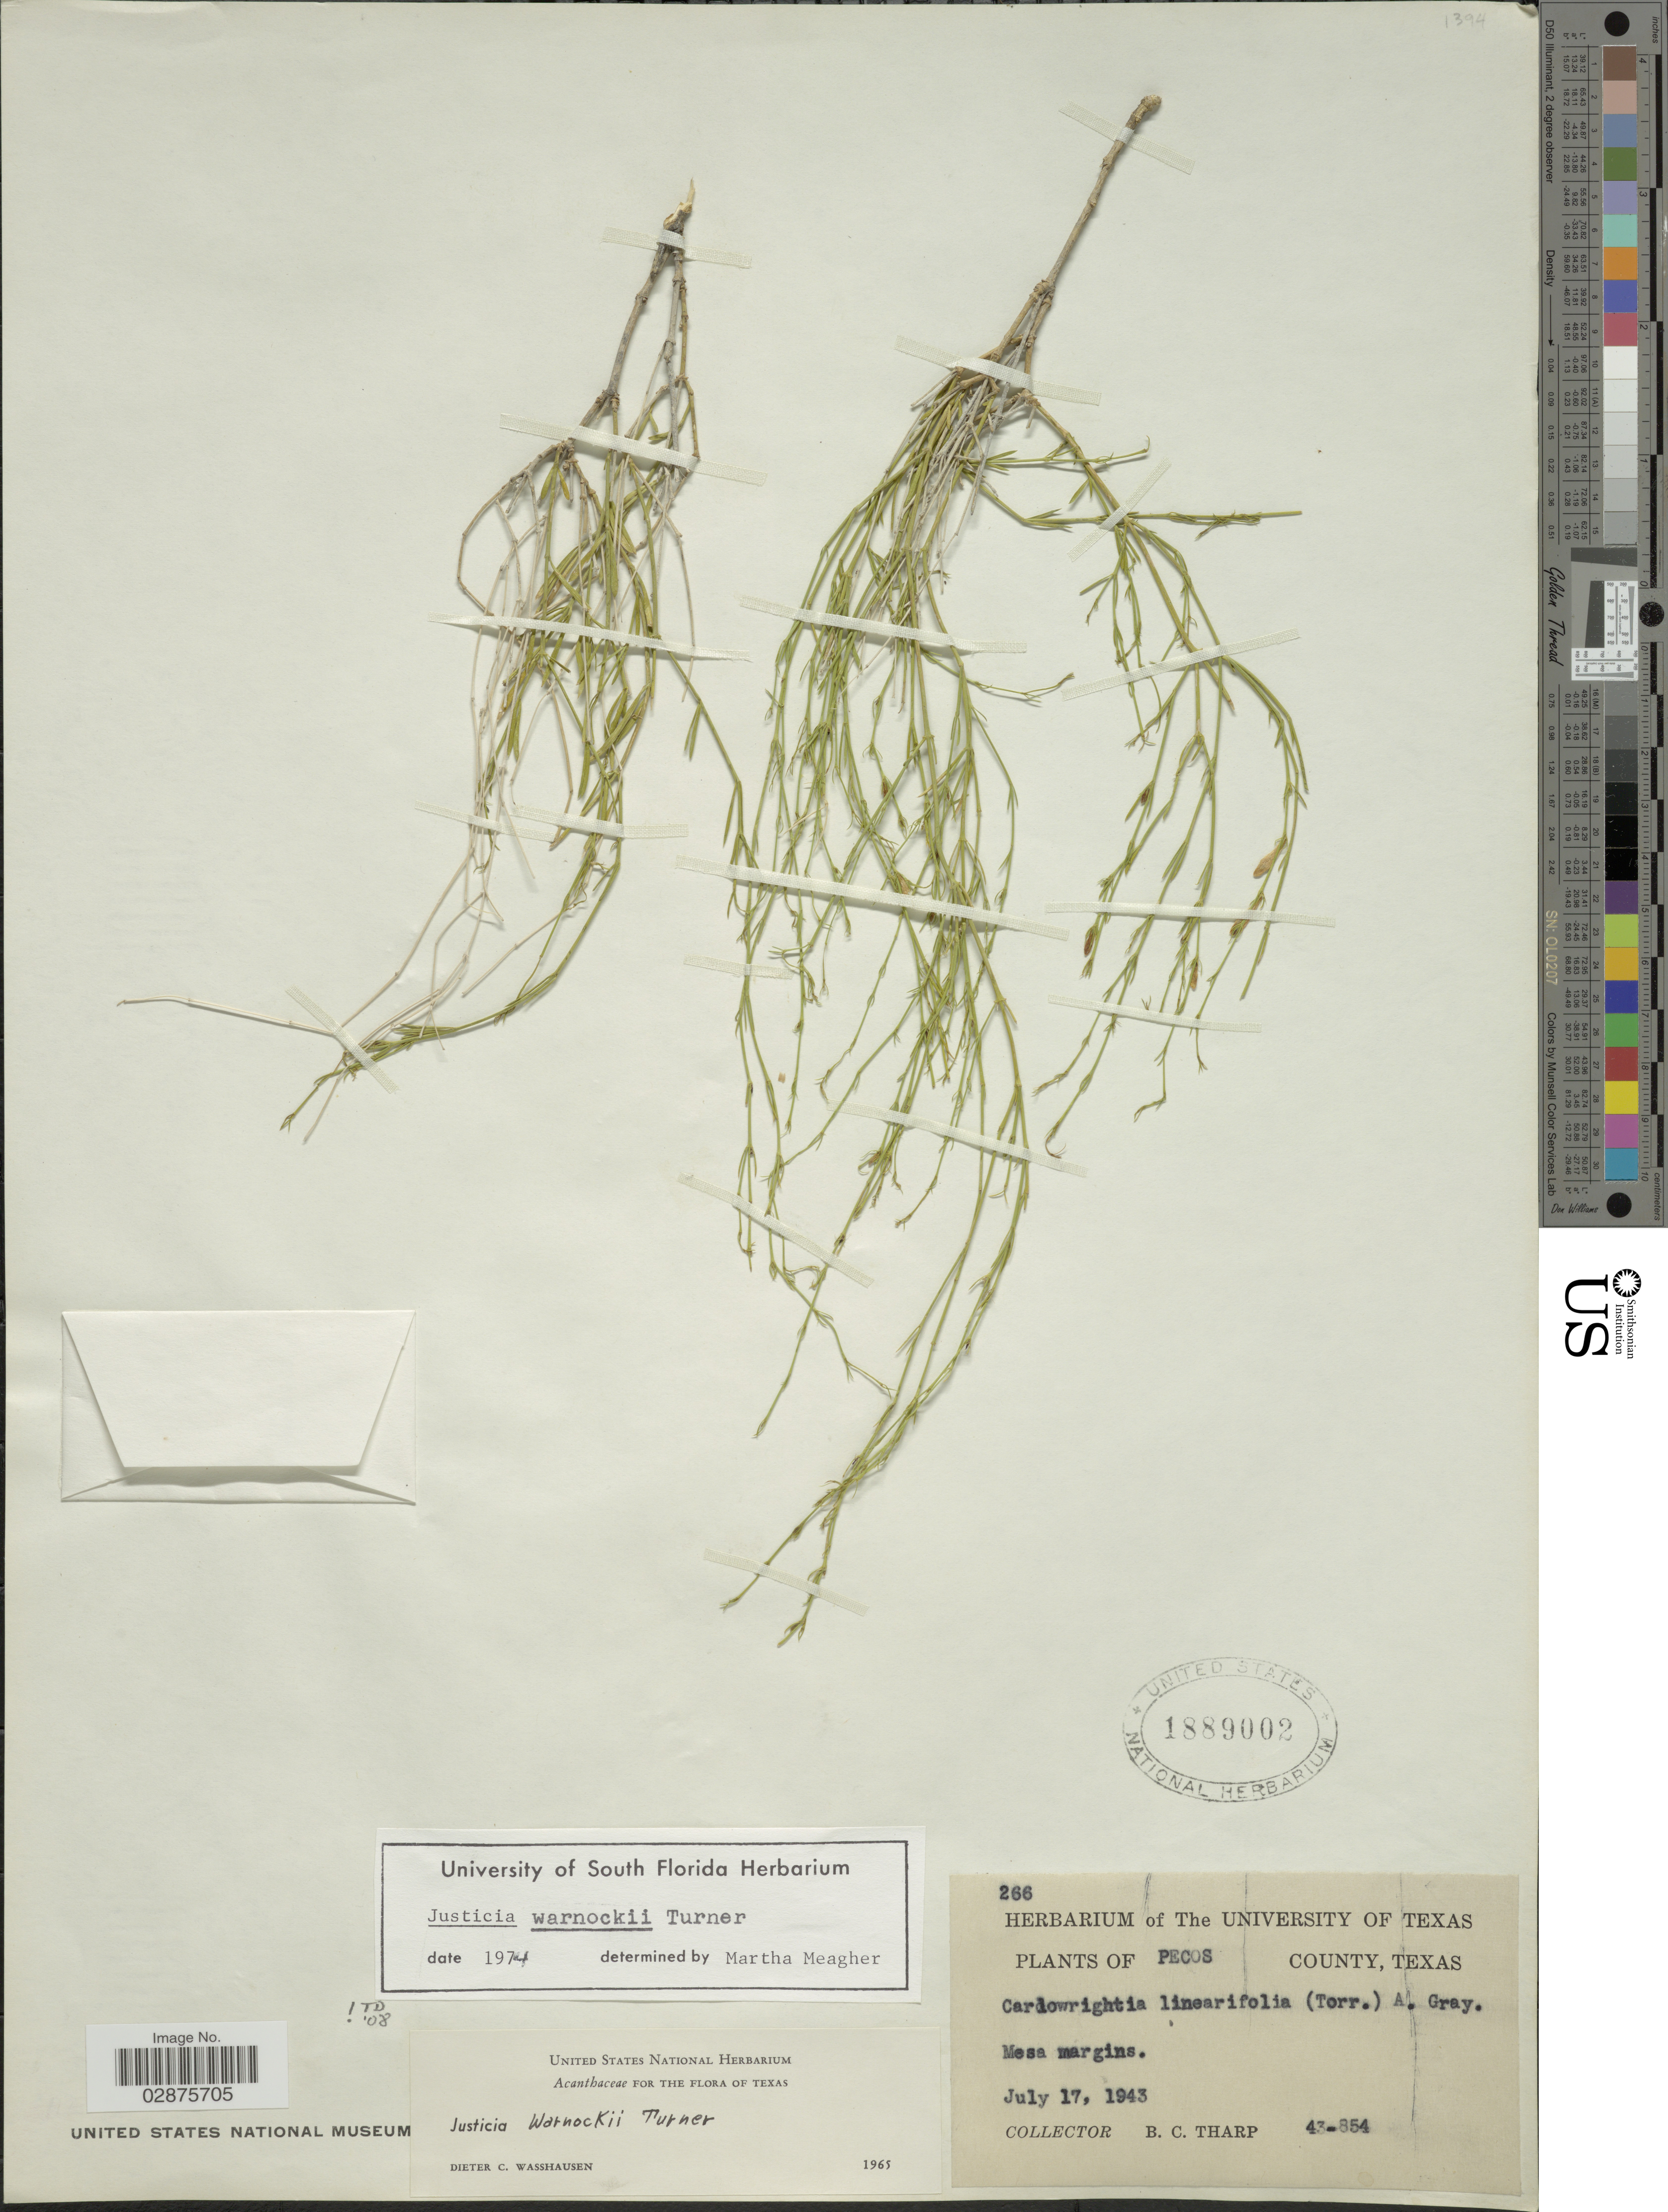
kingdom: Plantae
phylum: Tracheophyta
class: Magnoliopsida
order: Lamiales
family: Acanthaceae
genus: Justicia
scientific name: Justicia warnockii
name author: B.L. Turner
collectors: B. C. Tharp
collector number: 43-854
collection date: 1943-07-17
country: United States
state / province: Texas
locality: Pecos County. Mesa margins.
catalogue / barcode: US 1889002